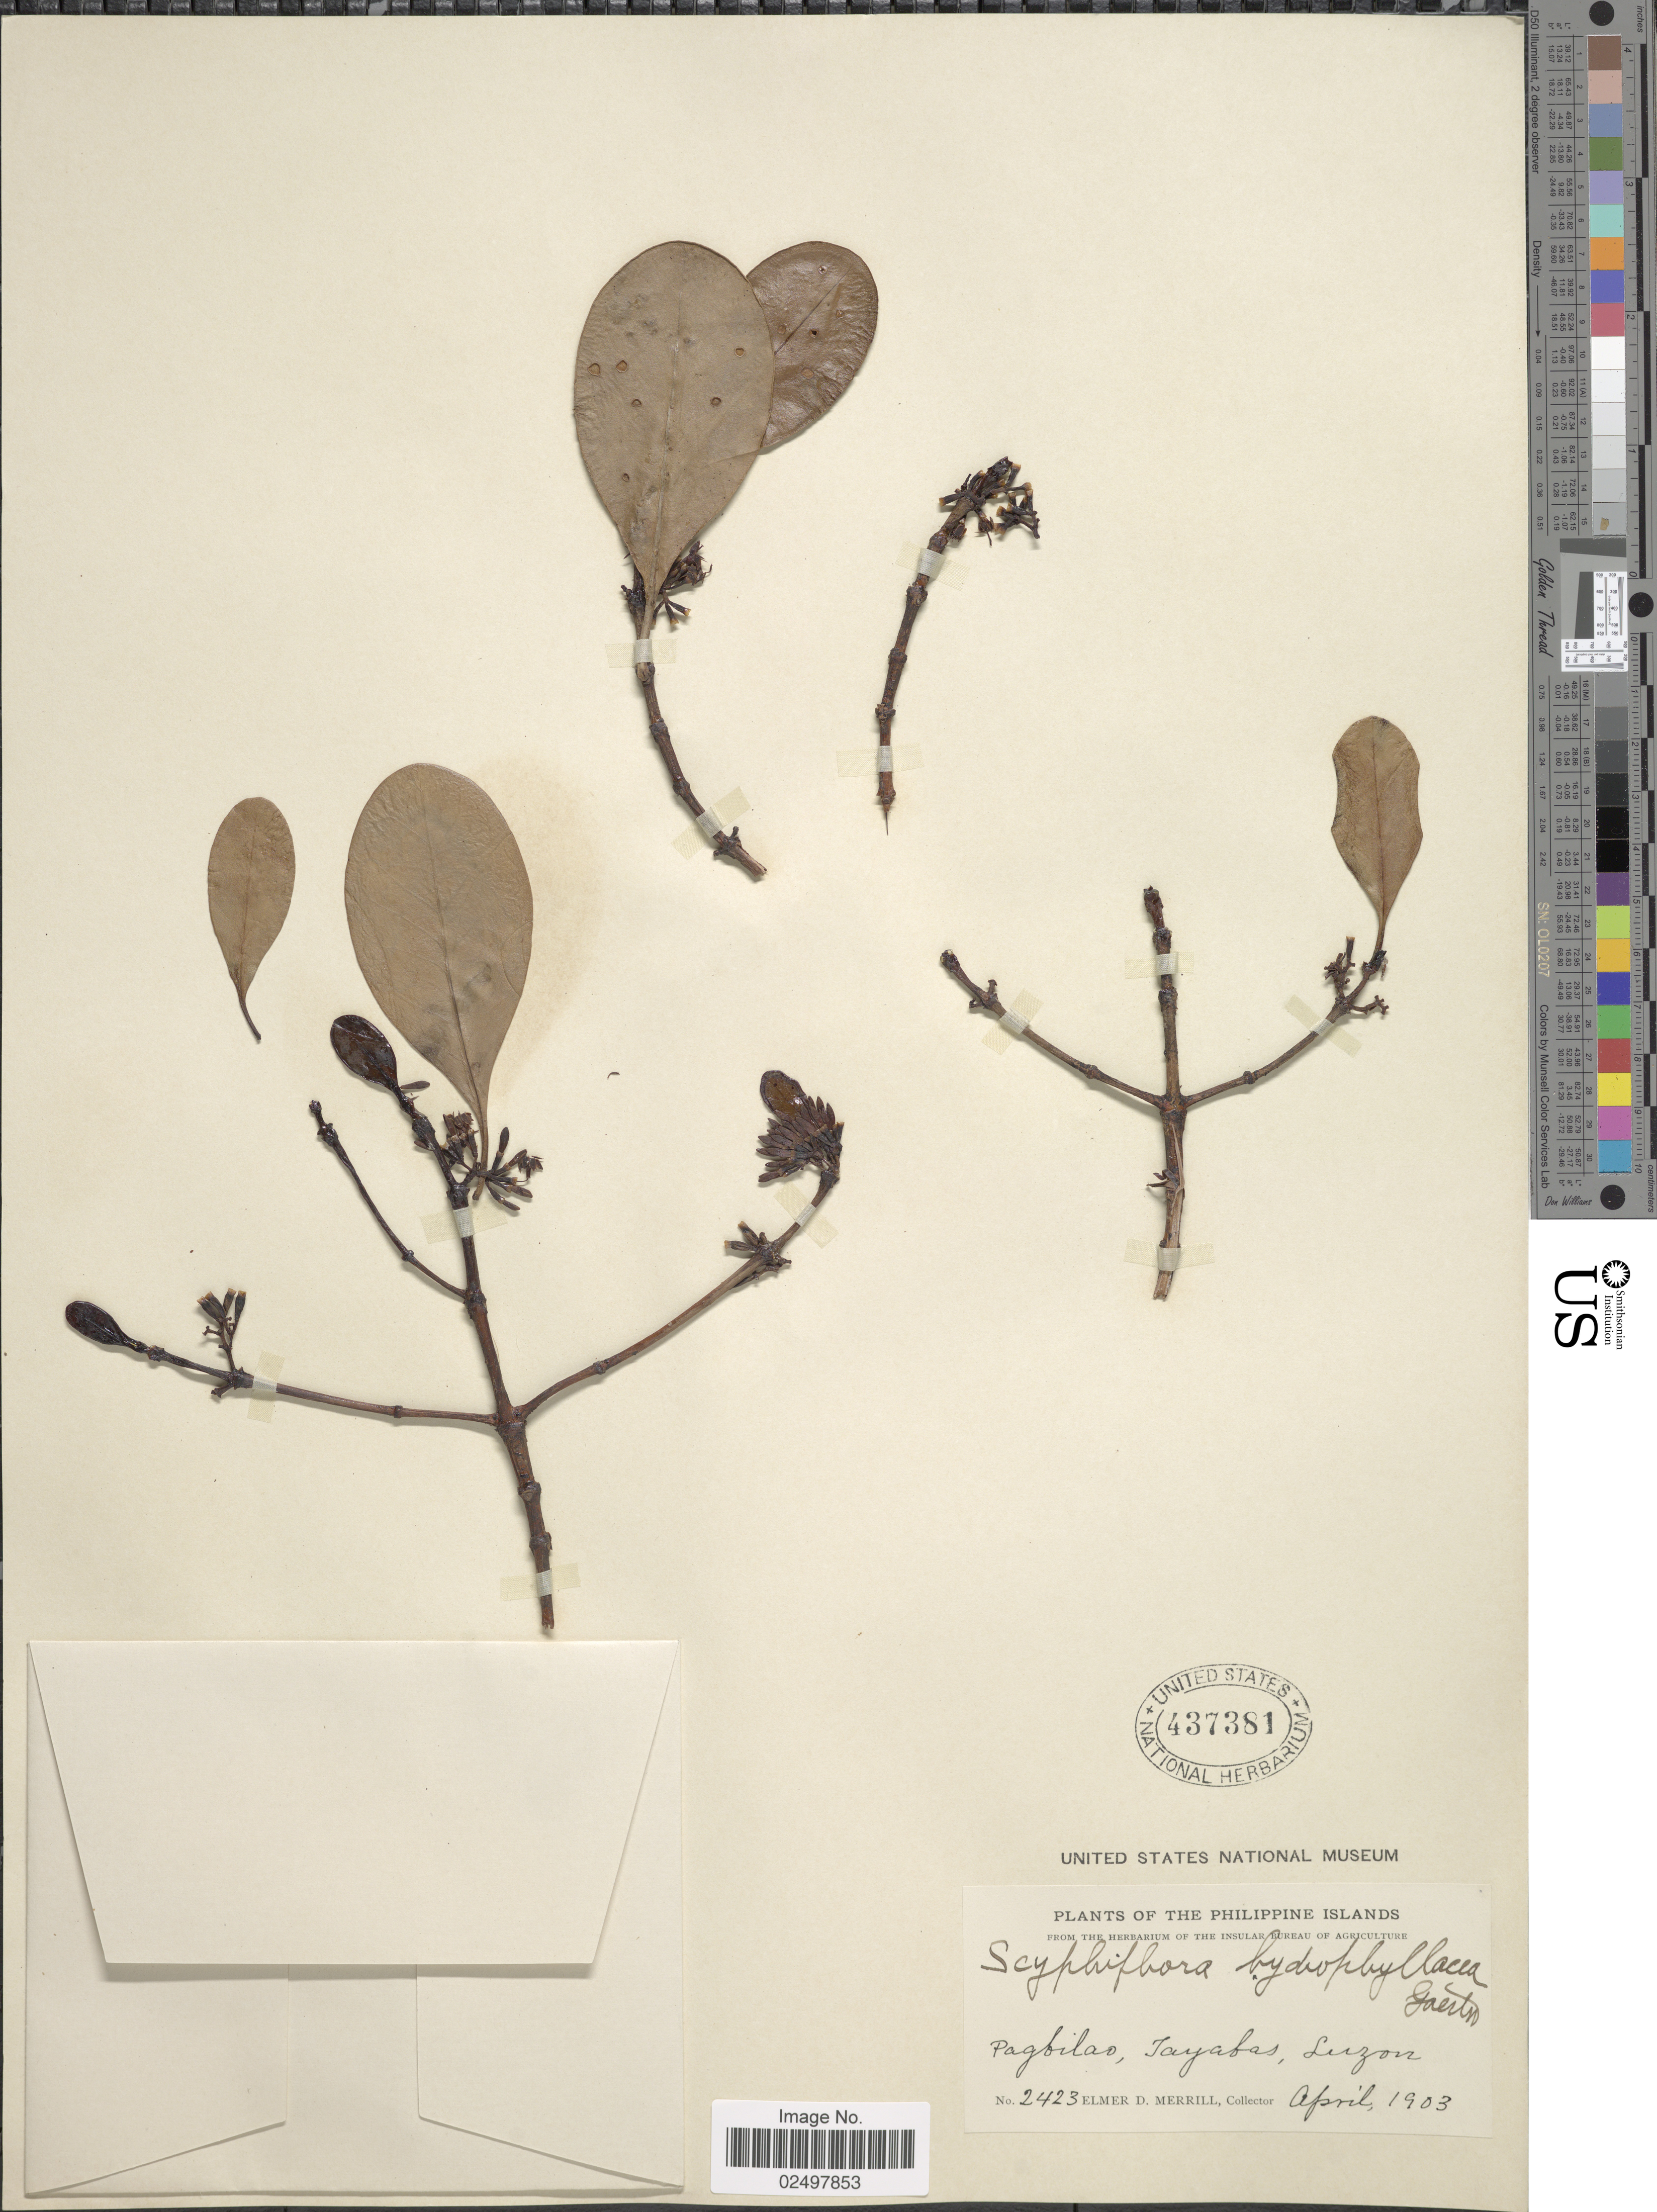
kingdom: Plantae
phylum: Tracheophyta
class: Magnoliopsida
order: Gentianales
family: Rubiaceae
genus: Scyphiphora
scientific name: Scyphiphora hydrophyllacea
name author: Gaertn.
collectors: E. D. Merrill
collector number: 2423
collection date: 1903-04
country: Philippines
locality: Philippine Islands, Pagbilao, Tayabas, Luzon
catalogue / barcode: US 437381